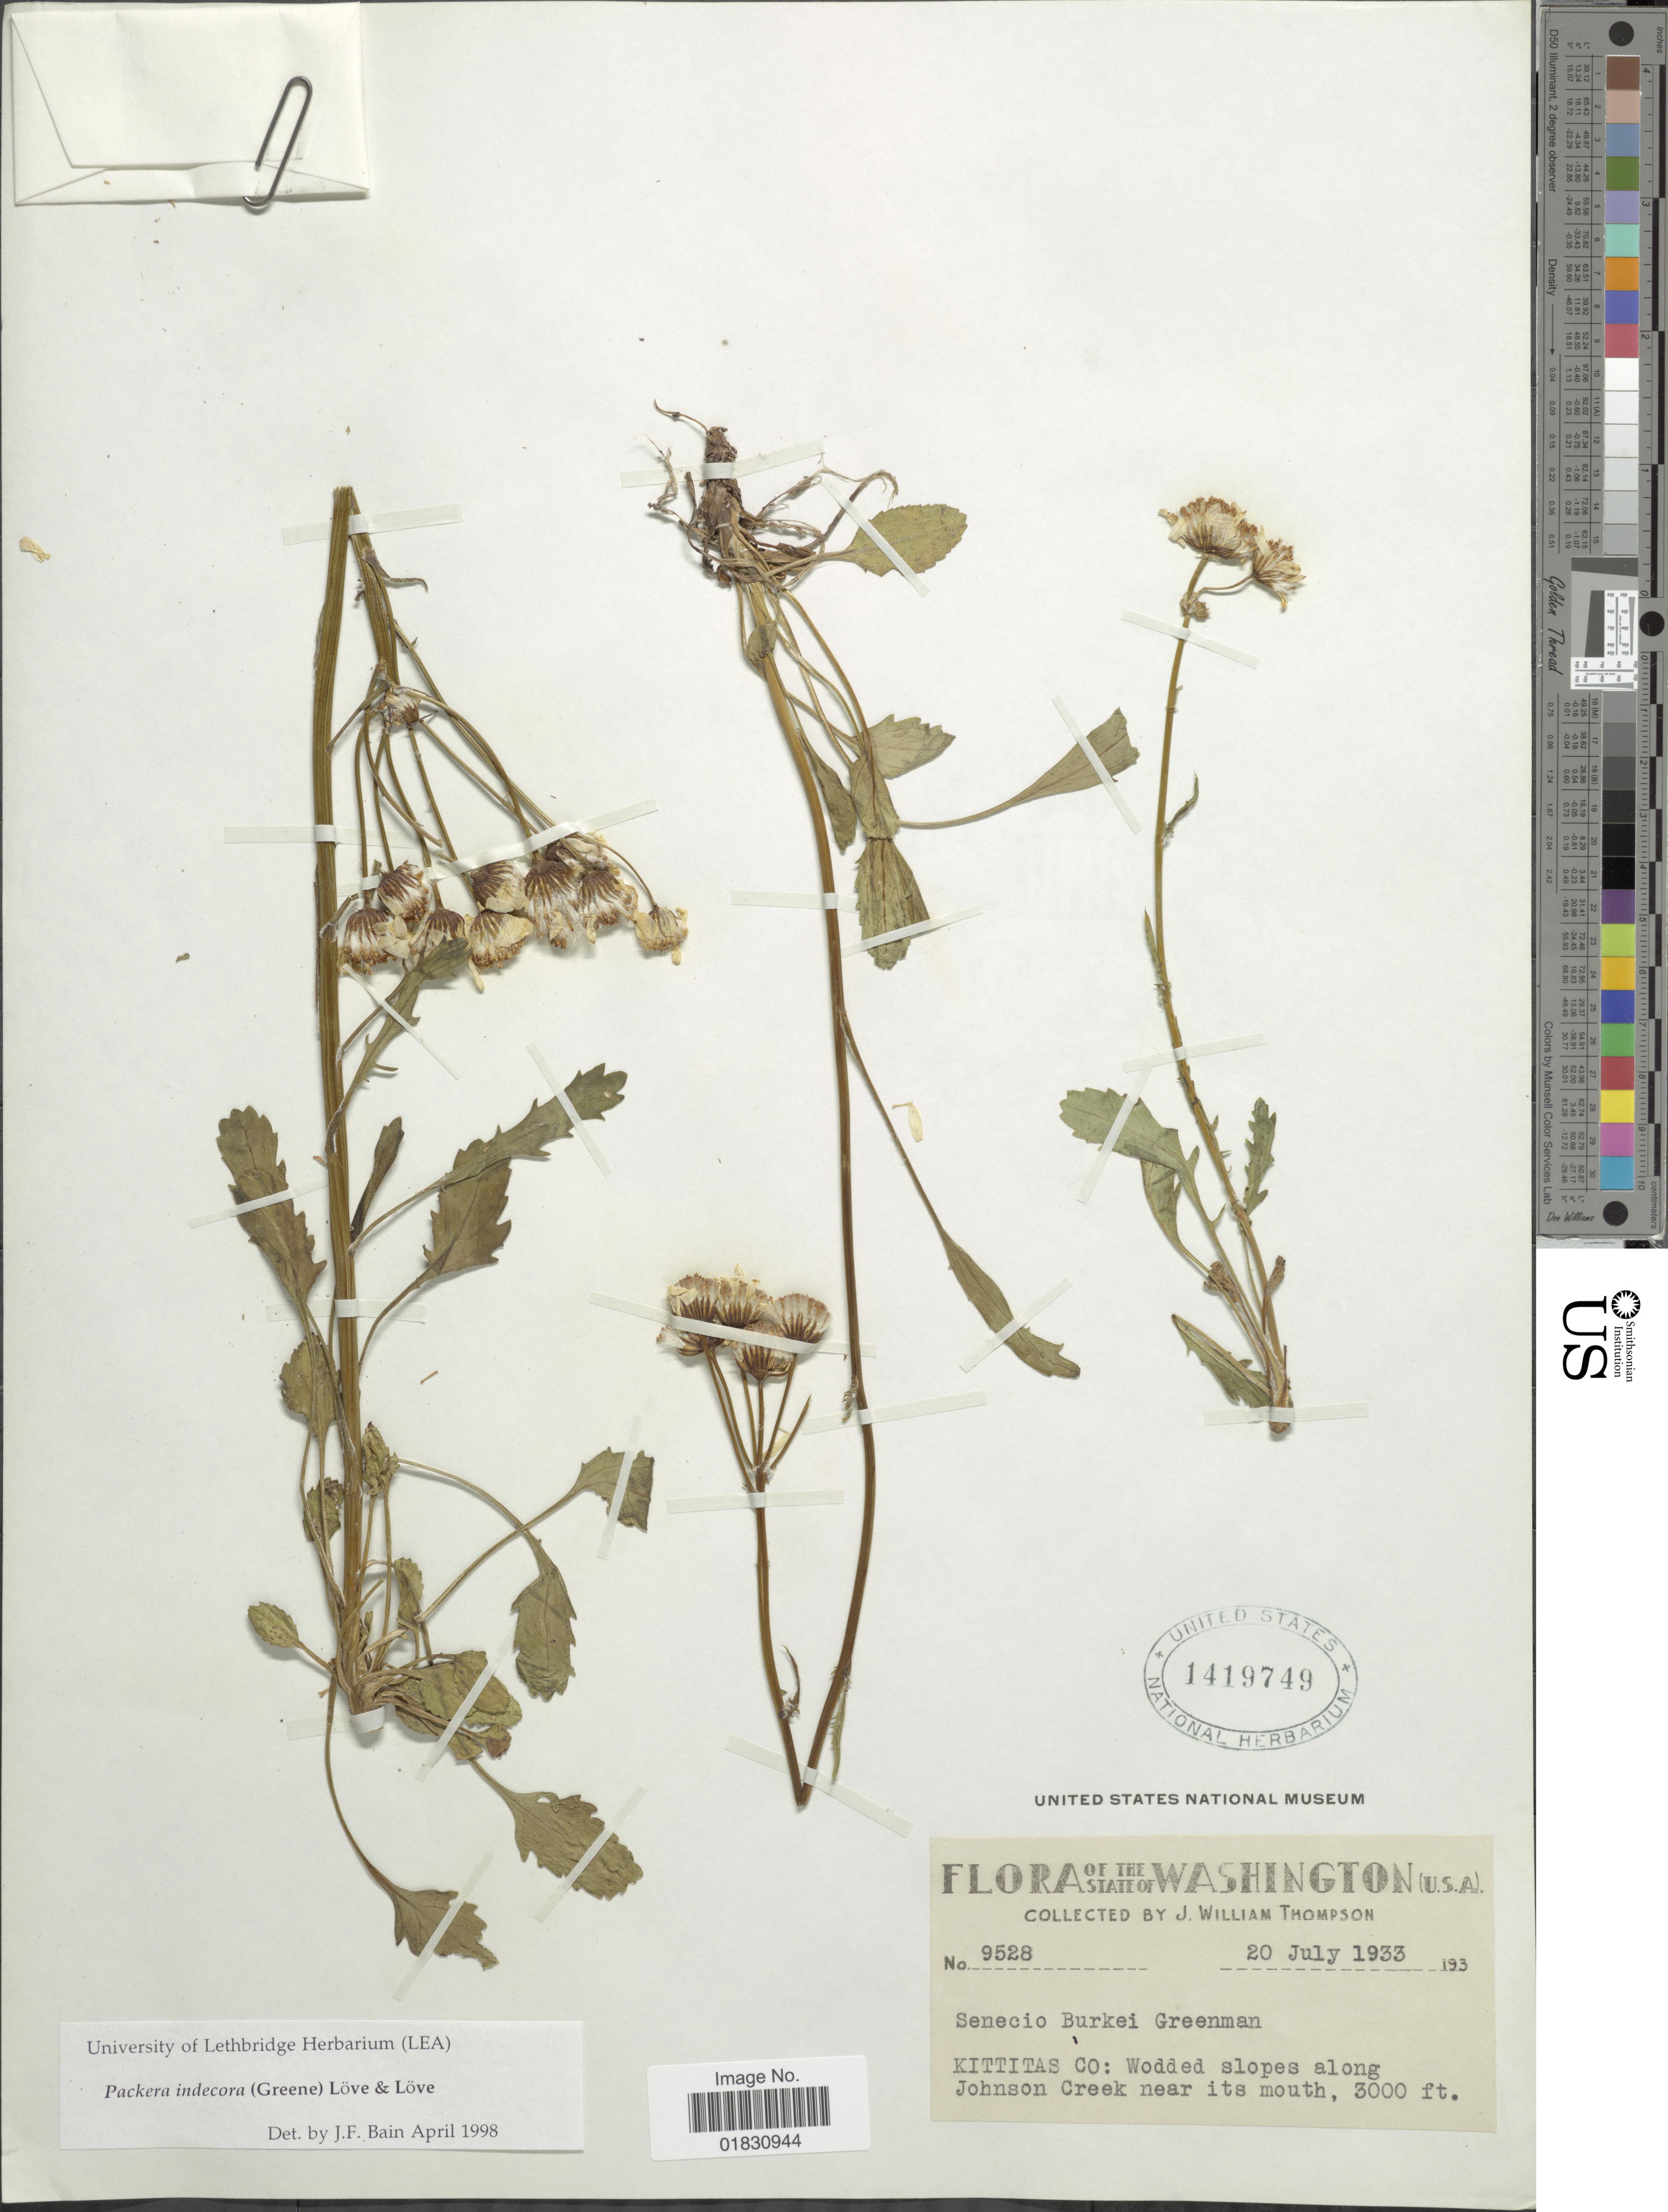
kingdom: Plantae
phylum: Tracheophyta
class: Magnoliopsida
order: Asterales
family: Asteraceae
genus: Packera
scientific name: Packera indecora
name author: (Greene) Á. Löve & D. Löve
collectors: J. W. Thompson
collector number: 9528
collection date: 1933-07-20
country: United States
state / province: Washington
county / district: Kittitas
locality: Kittitas Co: Wodded slopes along Johnson Creek near its mouth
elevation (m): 914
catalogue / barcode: US 1419749